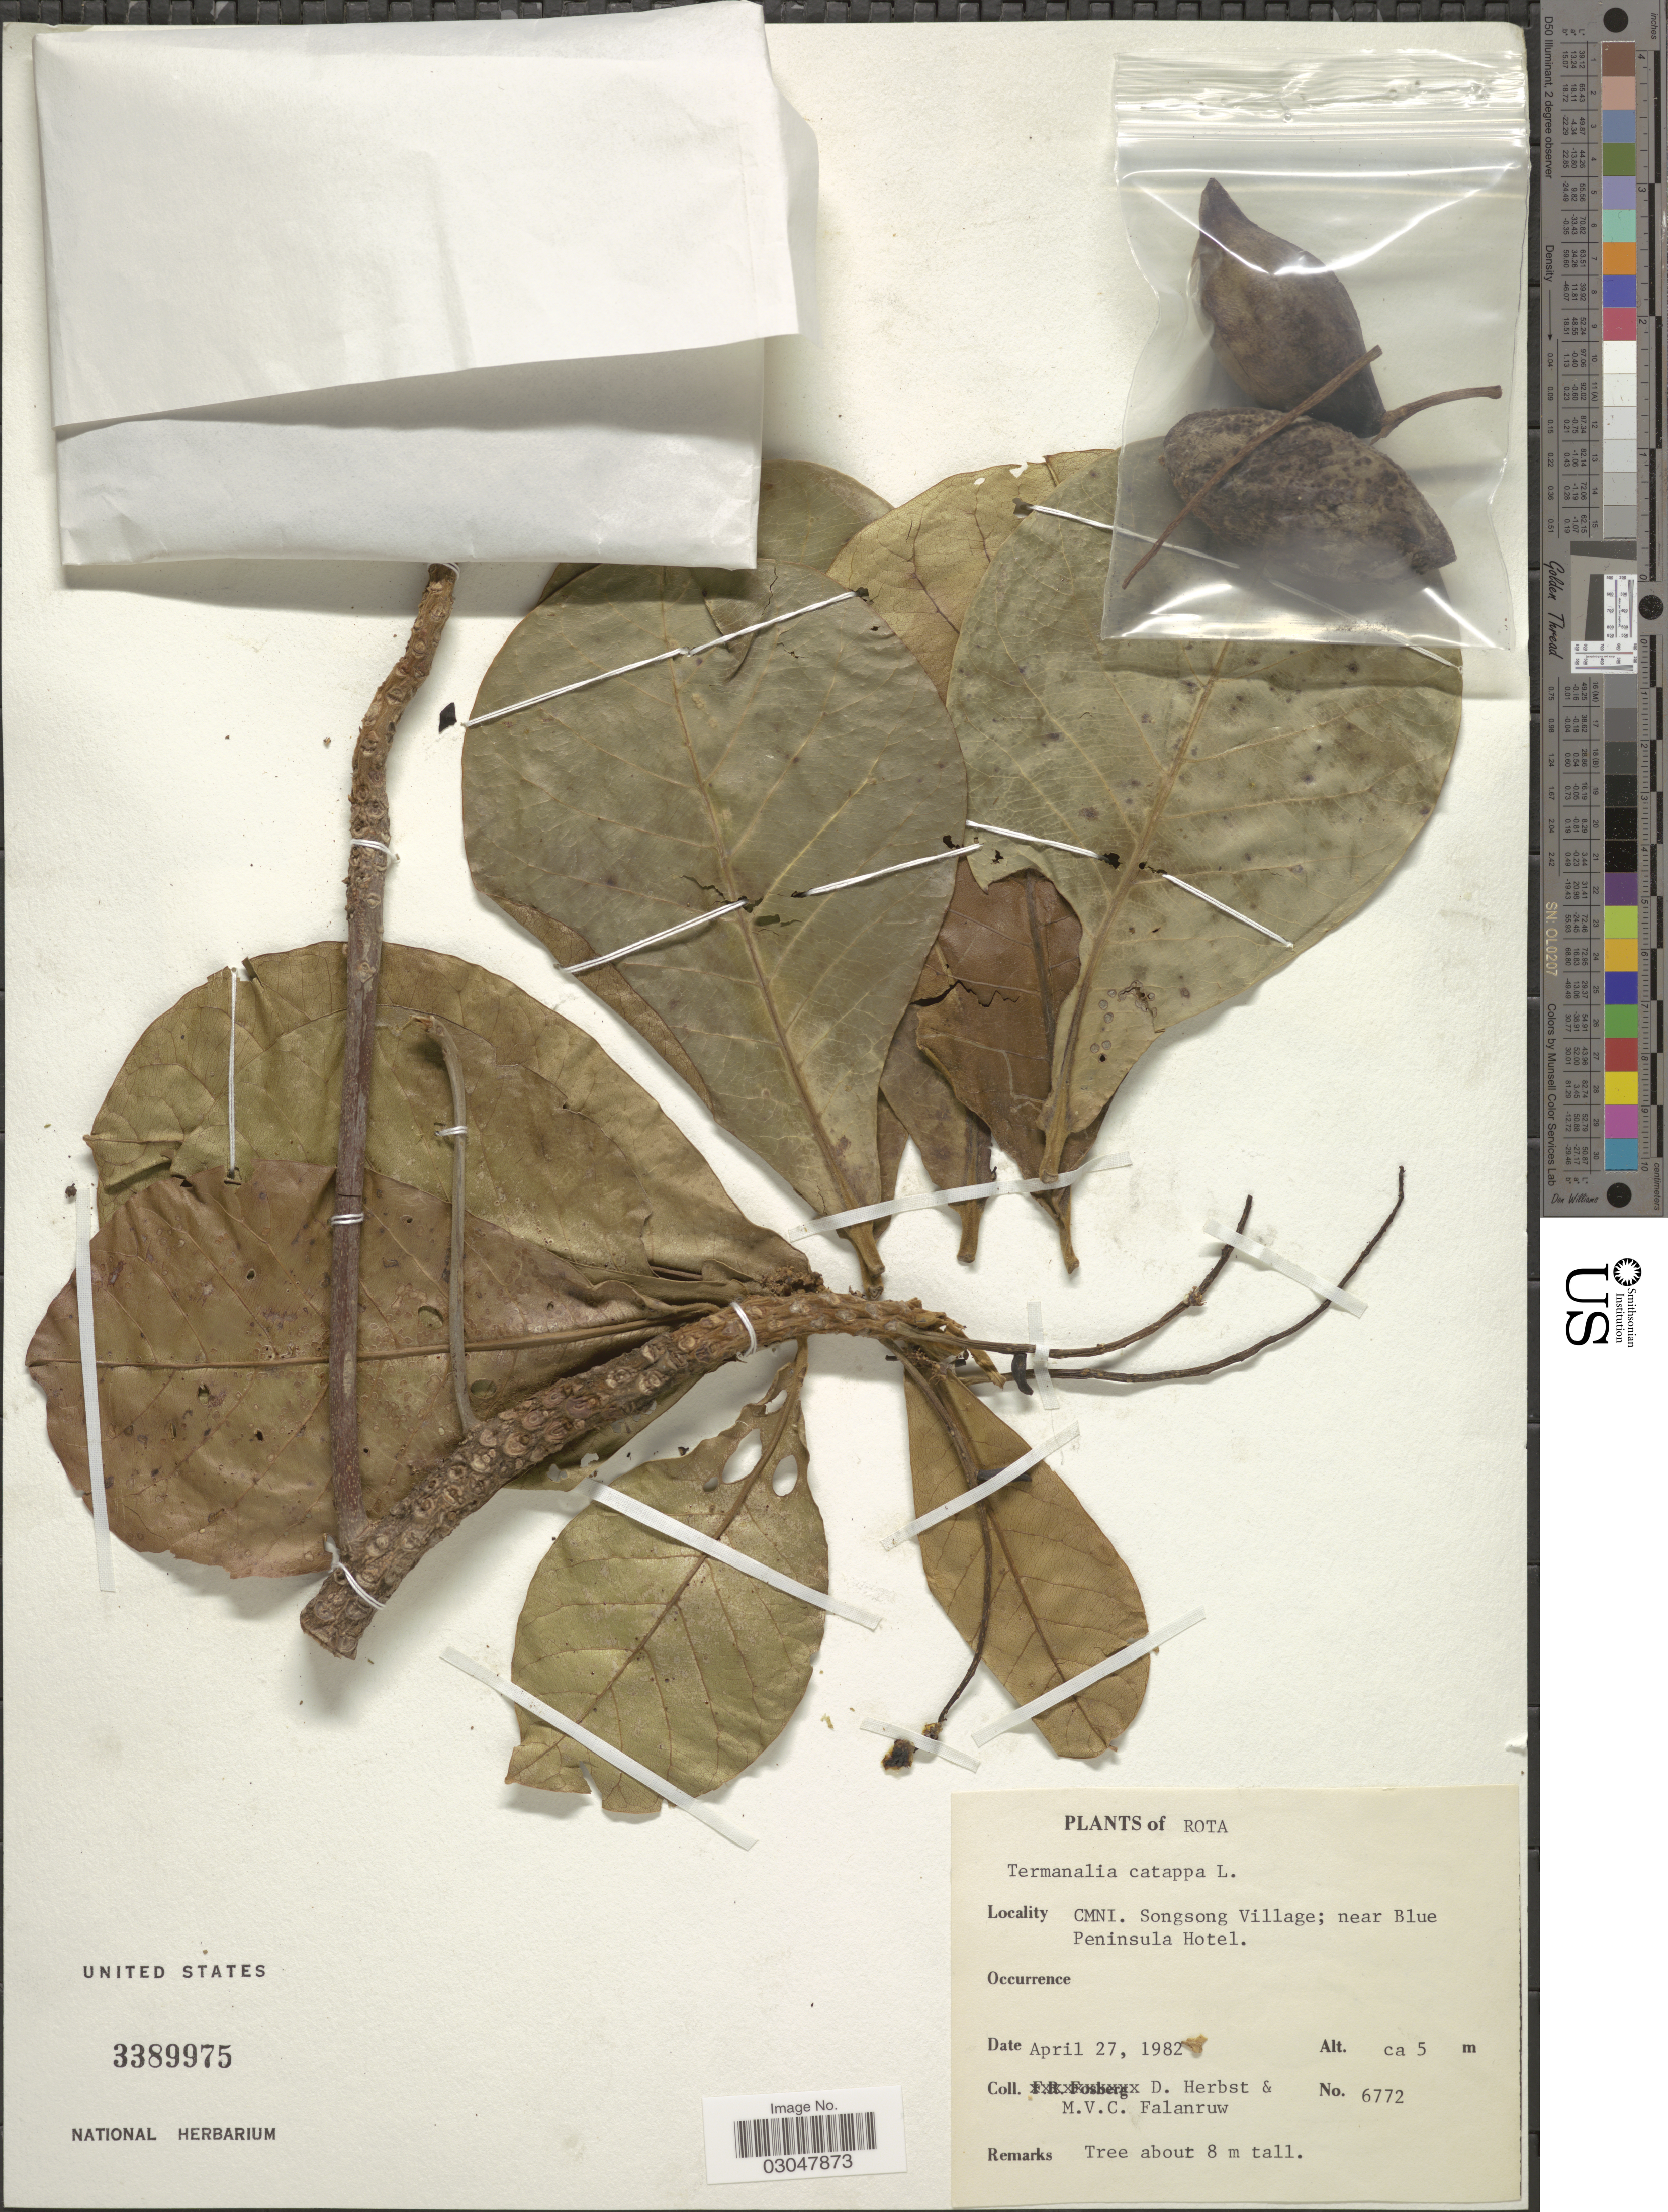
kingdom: Plantae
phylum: Tracheophyta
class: Magnoliopsida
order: Myrtales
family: Combretaceae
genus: Terminalia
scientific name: Terminalia catappa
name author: L.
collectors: D. Herbst & M. V. Falanruw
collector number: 6772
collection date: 1982-04-27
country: Northern Mariana Islands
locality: Rota. CMNI. Songsong Village; near Blue Peninsula Hotel.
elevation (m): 5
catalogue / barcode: US 3389975